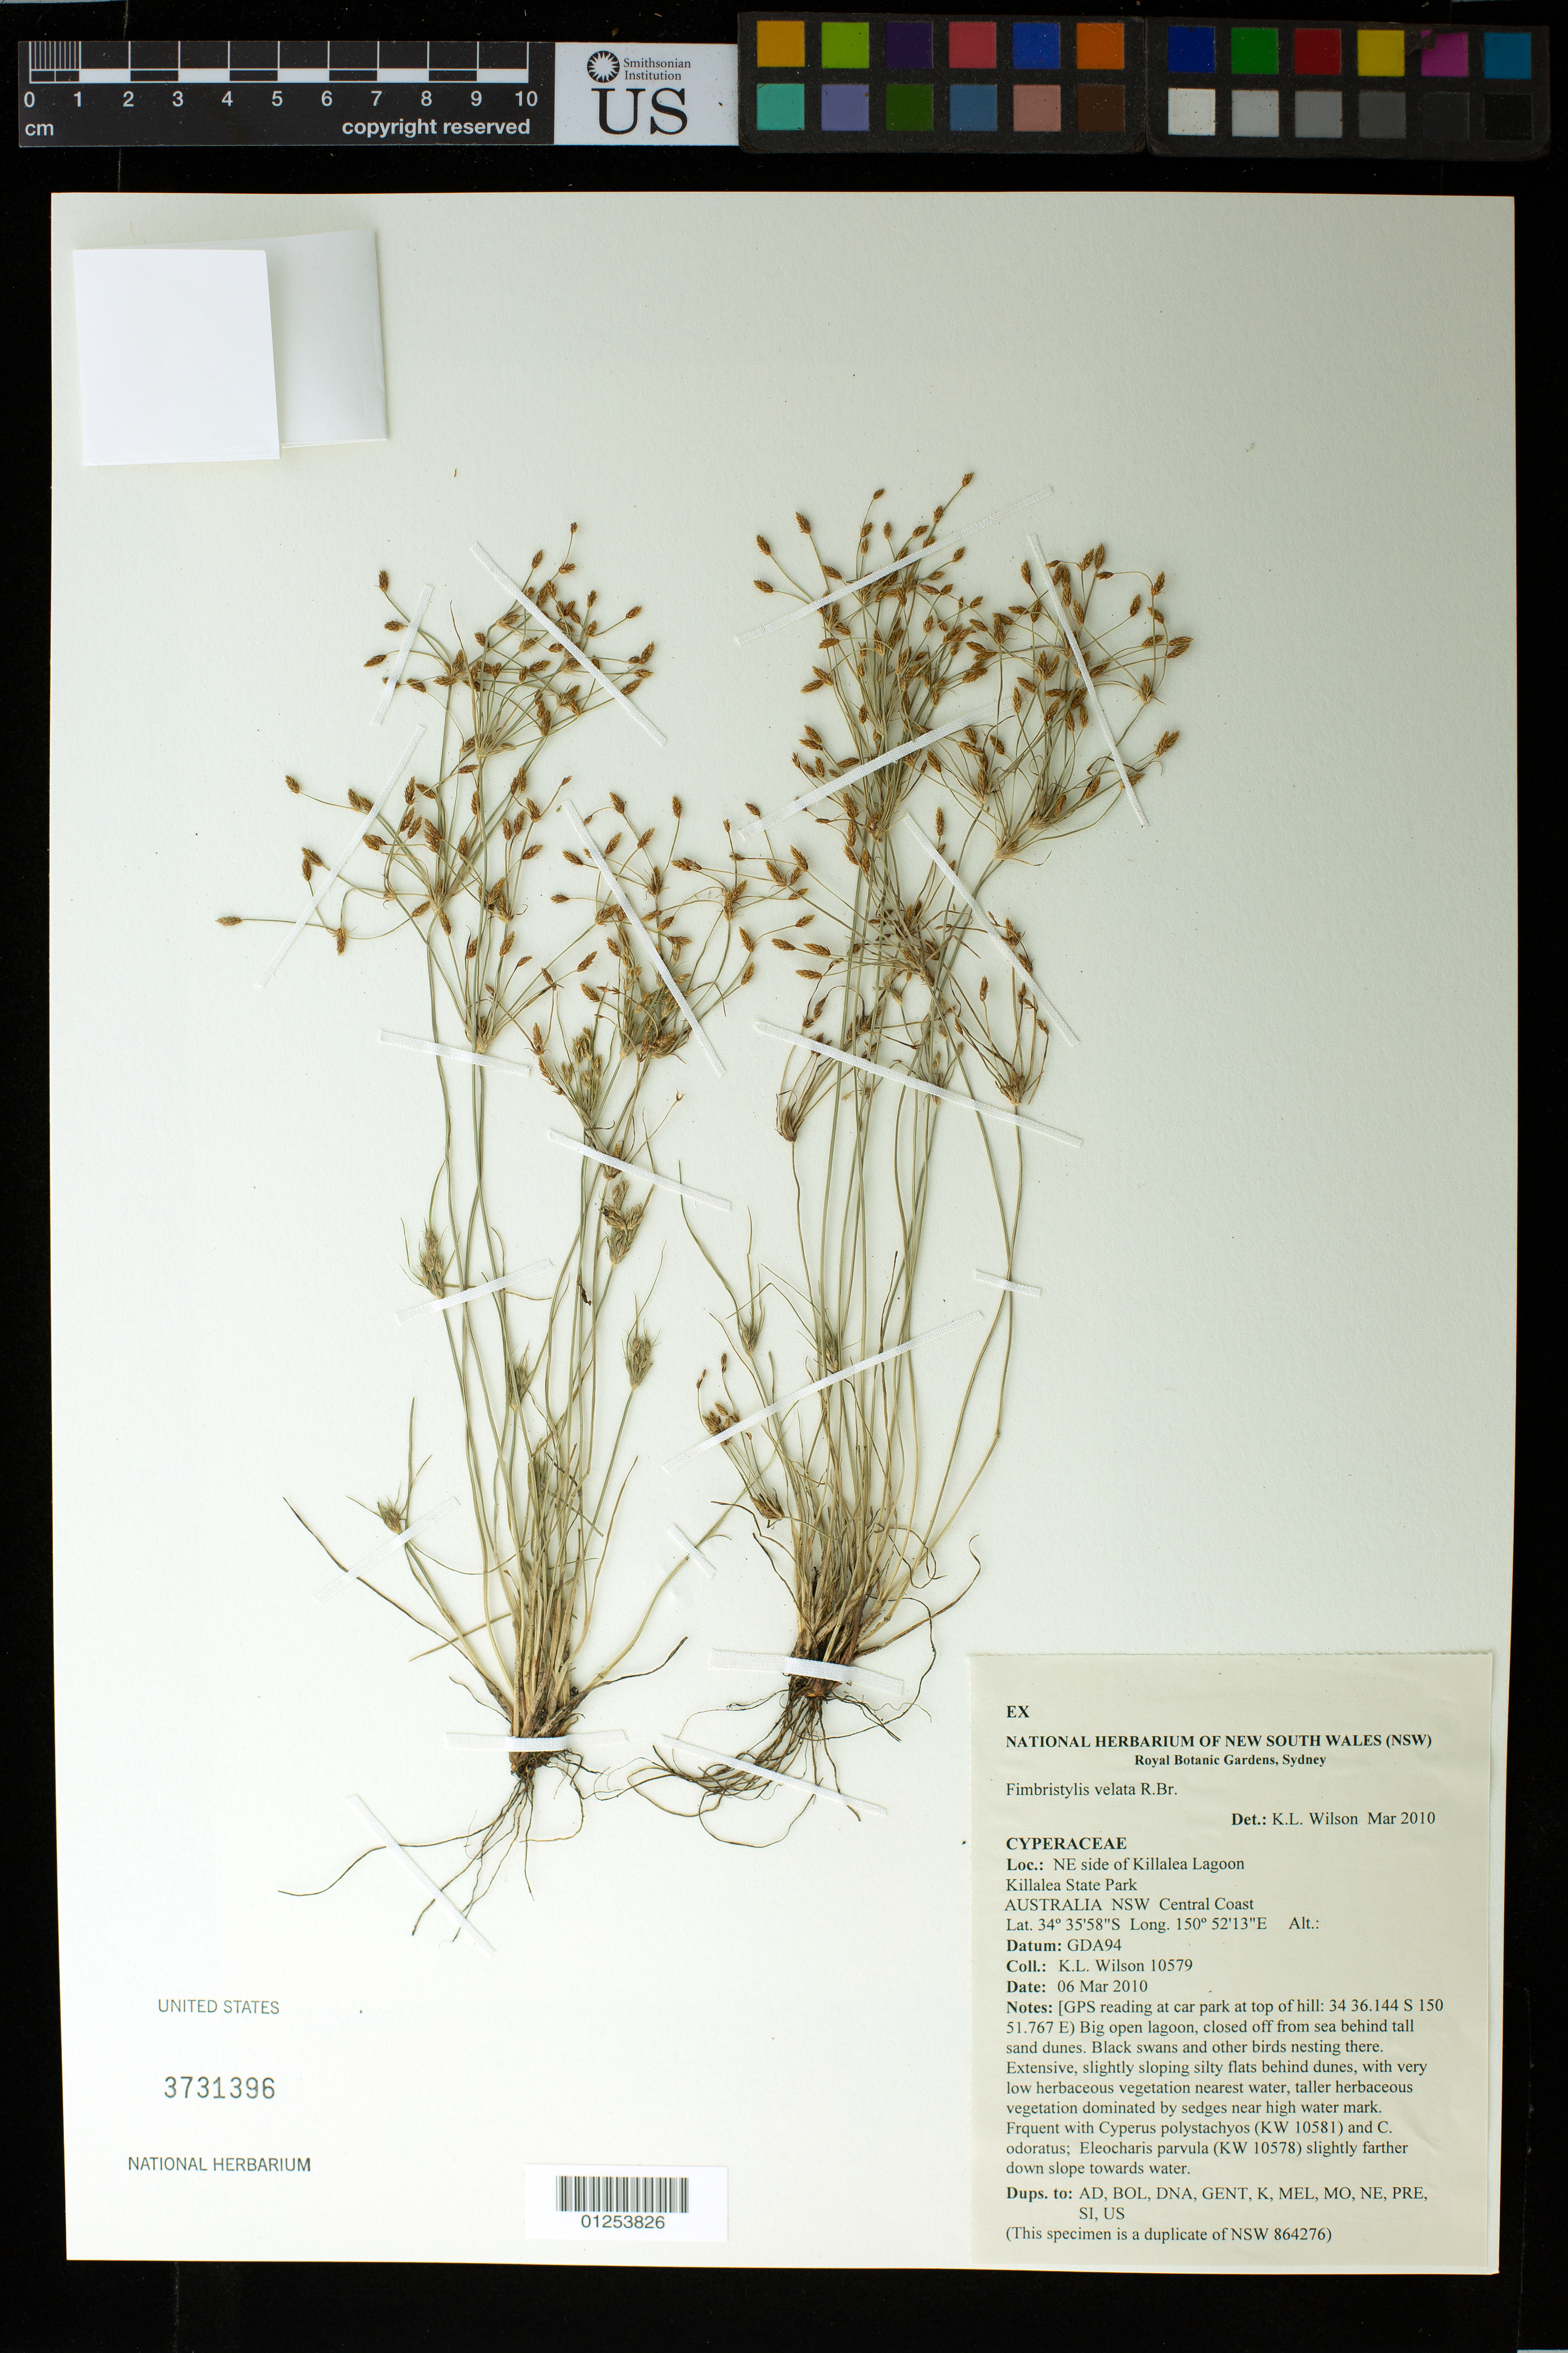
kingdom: Plantae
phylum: Tracheophyta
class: Liliopsida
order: Poales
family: Cyperaceae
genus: Fimbristylis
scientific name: Fimbristylis velata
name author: R. Br.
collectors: K. L. Wilson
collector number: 10579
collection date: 2010-03-06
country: Australia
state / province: New South Wales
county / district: Central Coast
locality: NE side of Killalea Lagoon. Killalea State Park.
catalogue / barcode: US 3731396